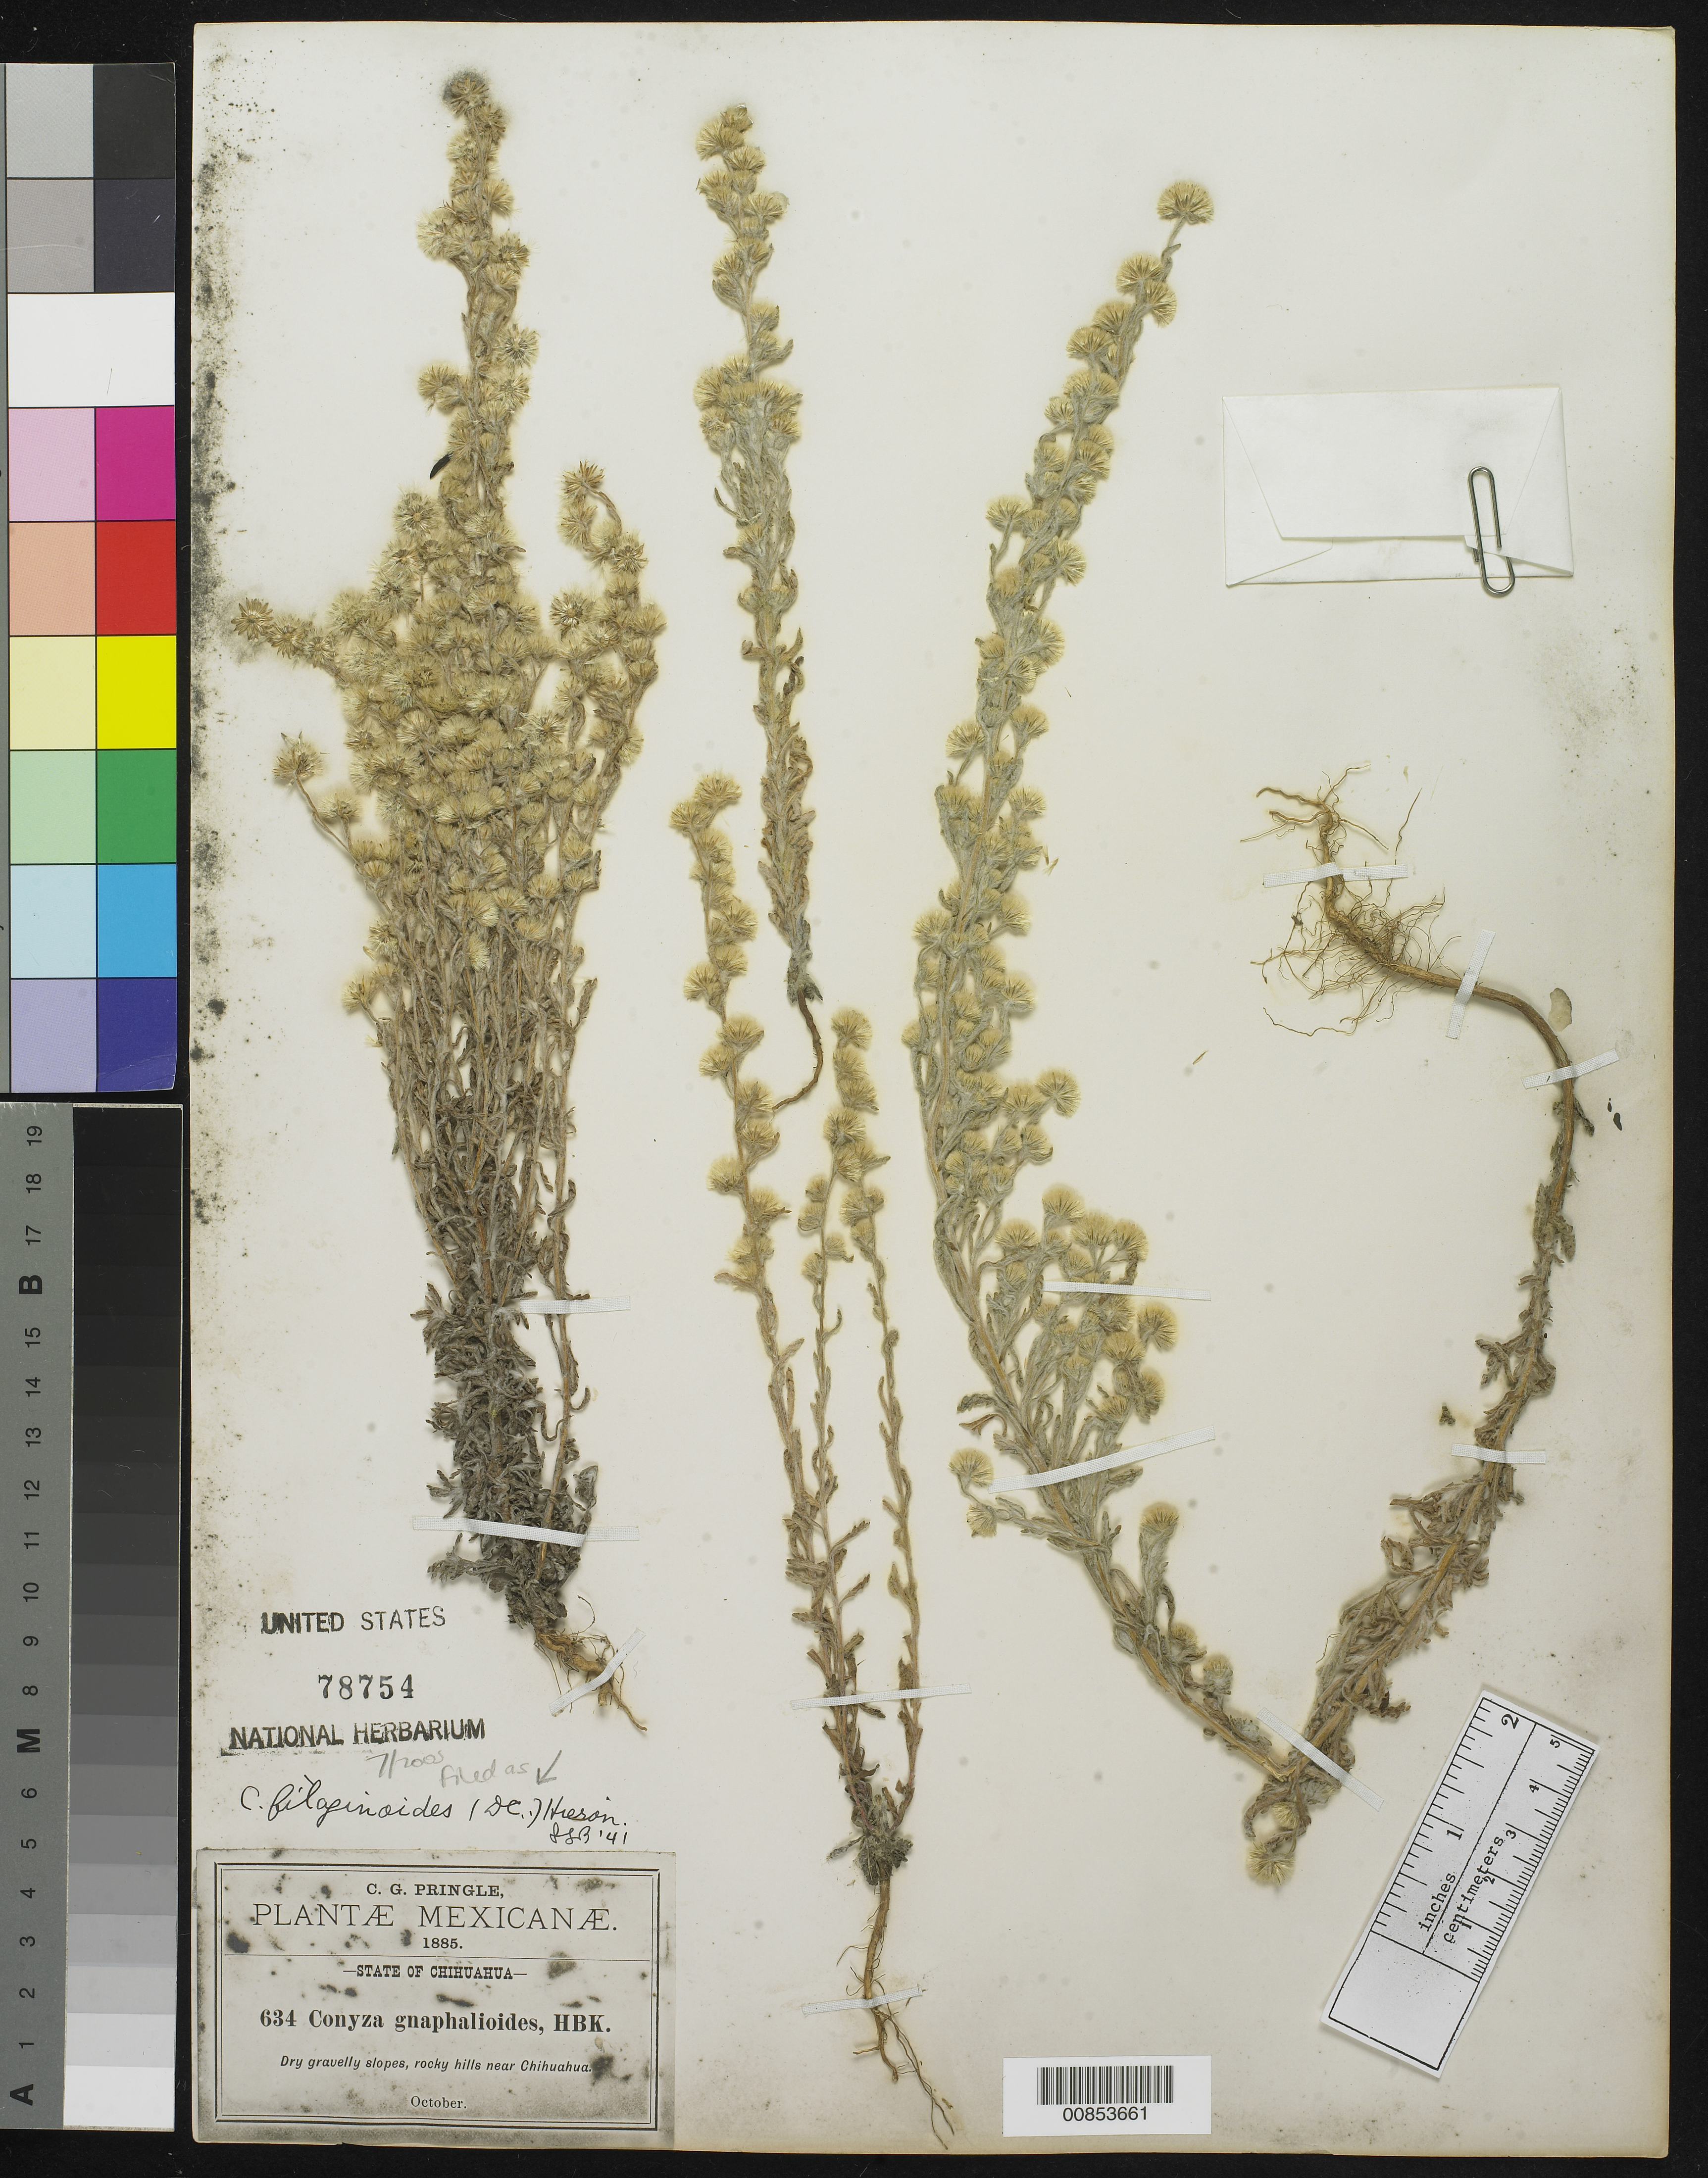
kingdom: Plantae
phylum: Tracheophyta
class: Magnoliopsida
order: Asterales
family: Asteraceae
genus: Conyza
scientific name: Conyza filaginoides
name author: (DC.) Hieron.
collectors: C. G. Pringle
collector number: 634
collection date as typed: Oct 1885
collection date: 1885-10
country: Mexico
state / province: Chihuahua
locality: Rocky hills near Chihuahua.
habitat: Dry gravelly slopes.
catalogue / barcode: US 78754